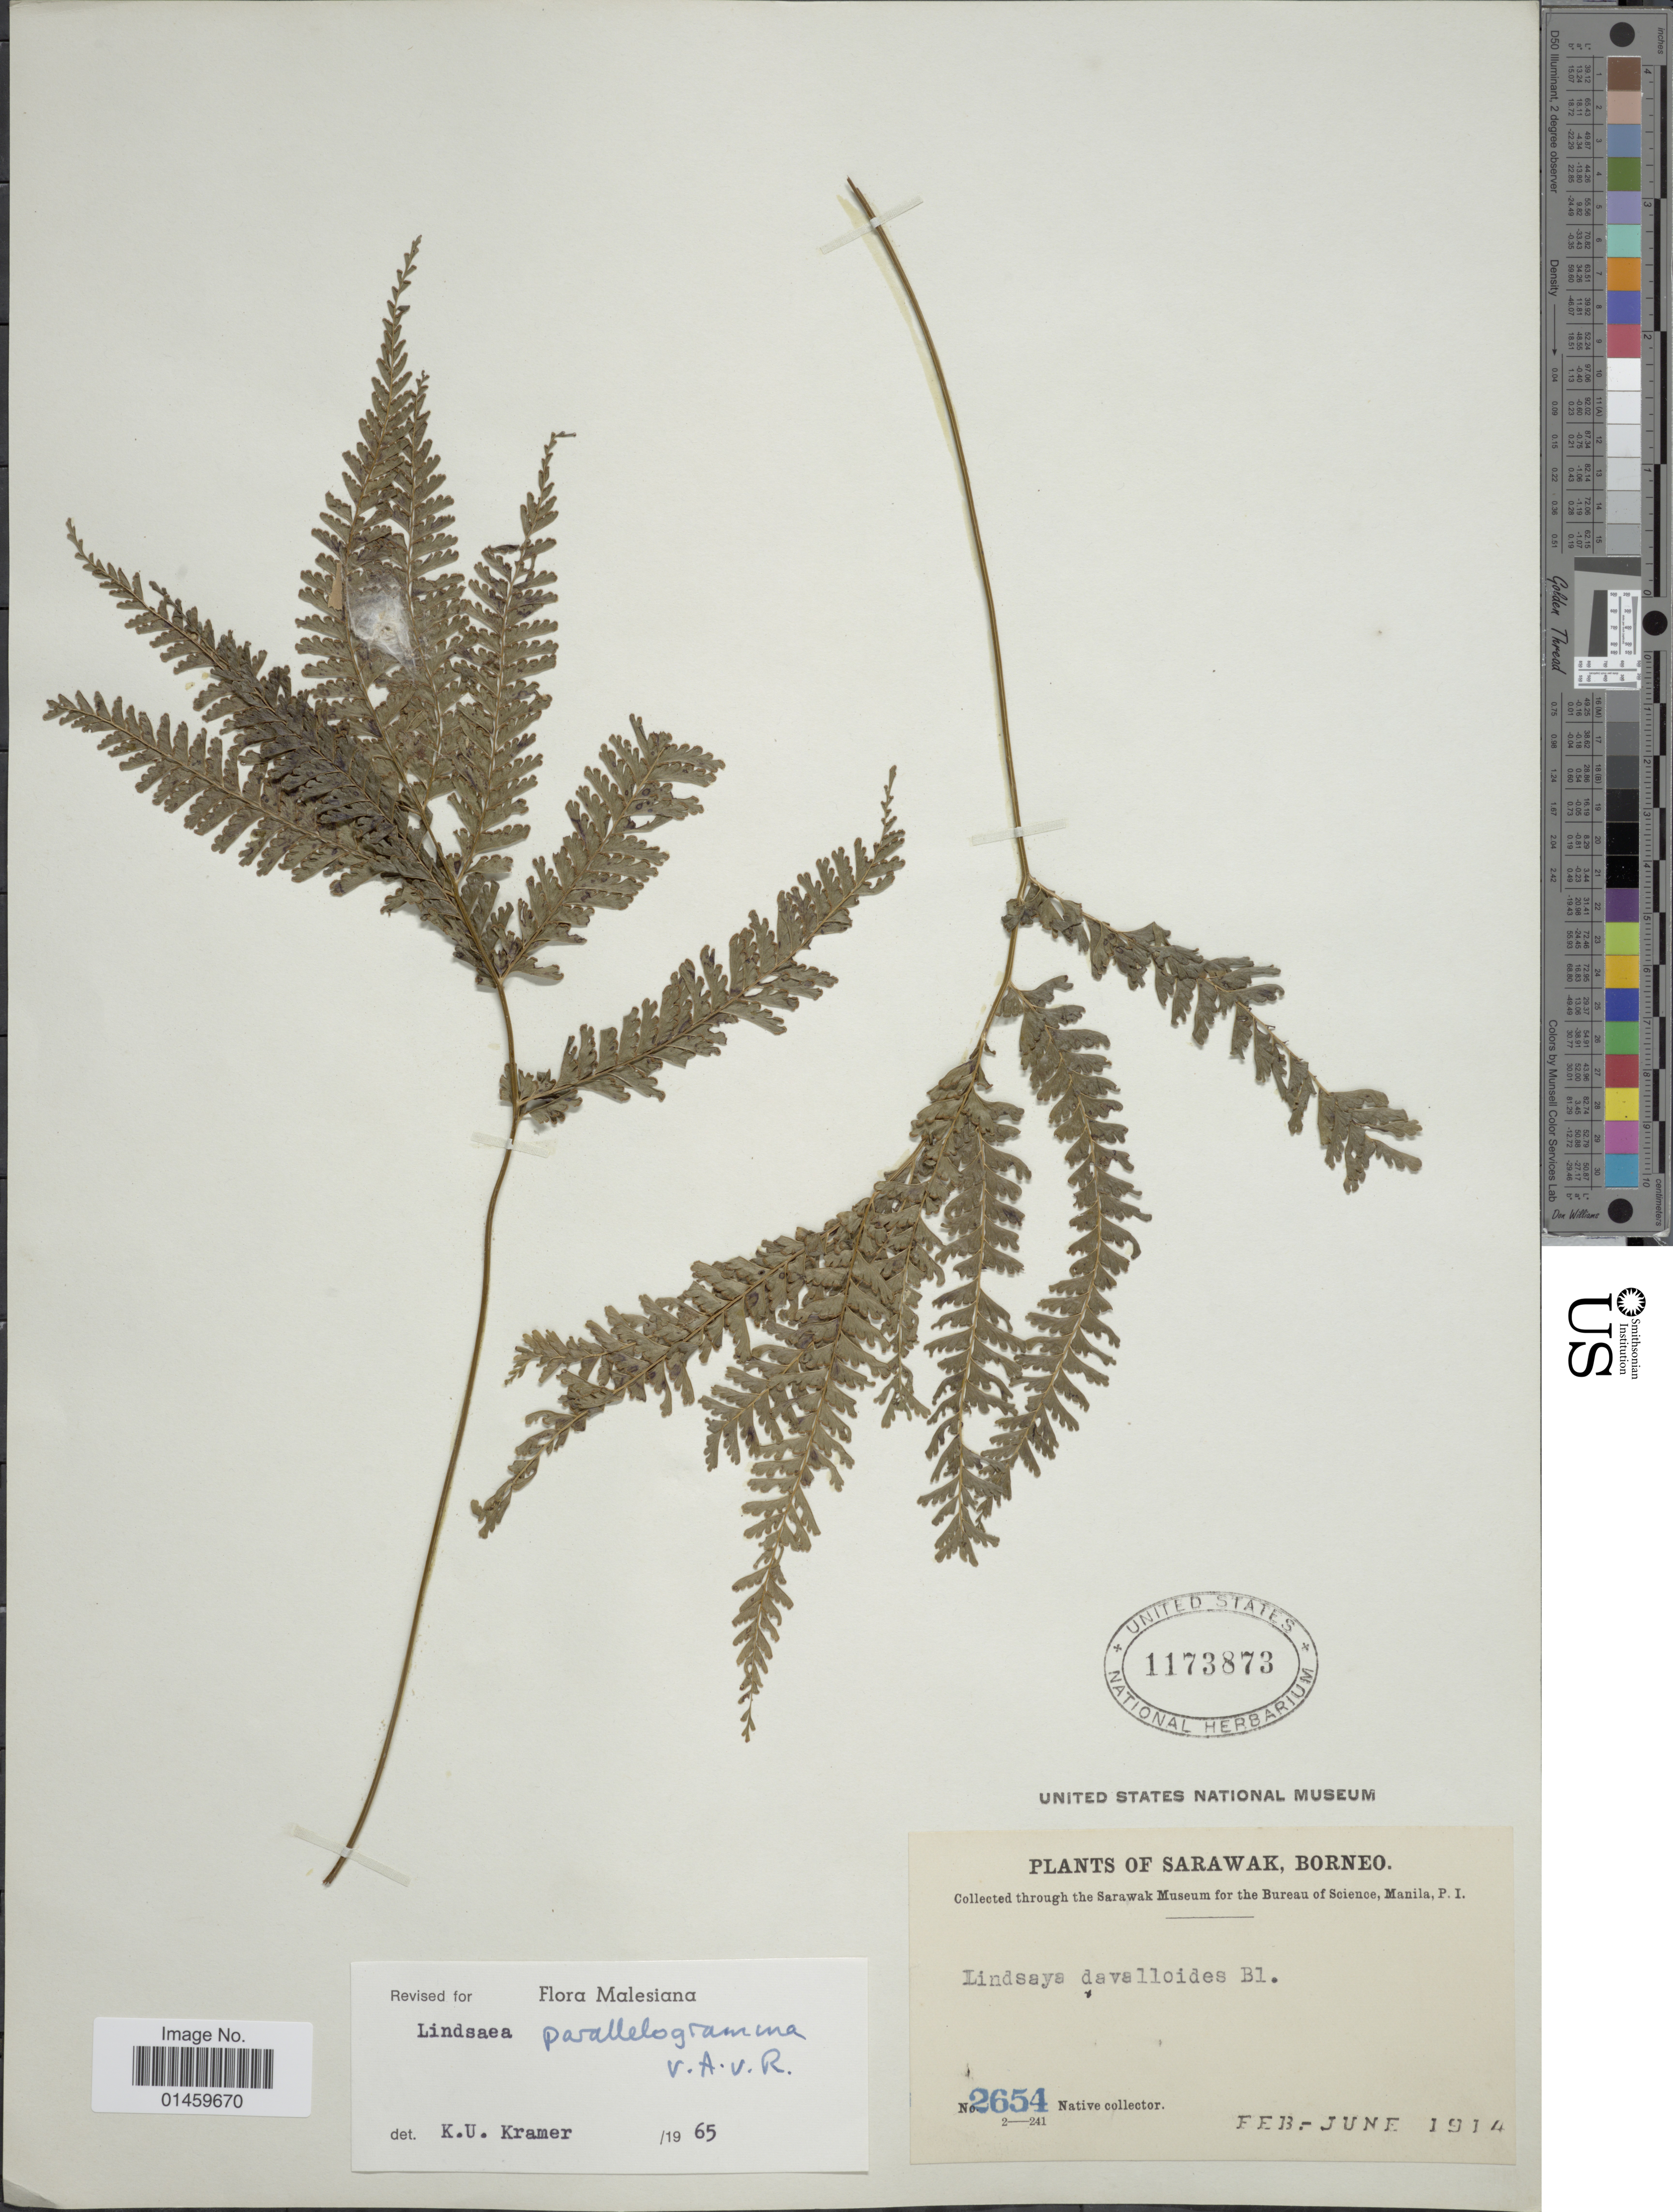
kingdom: Plantae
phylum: Tracheophyta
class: Polypodiopsida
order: Polypodiales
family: Lindsaeaceae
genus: Lindsaea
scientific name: Lindsaea parallelogramma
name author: Alderw.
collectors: Native collector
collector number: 2654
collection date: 1914-02/1914-06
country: Malaysia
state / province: Sarawak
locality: Borneo.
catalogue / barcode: US 1173873